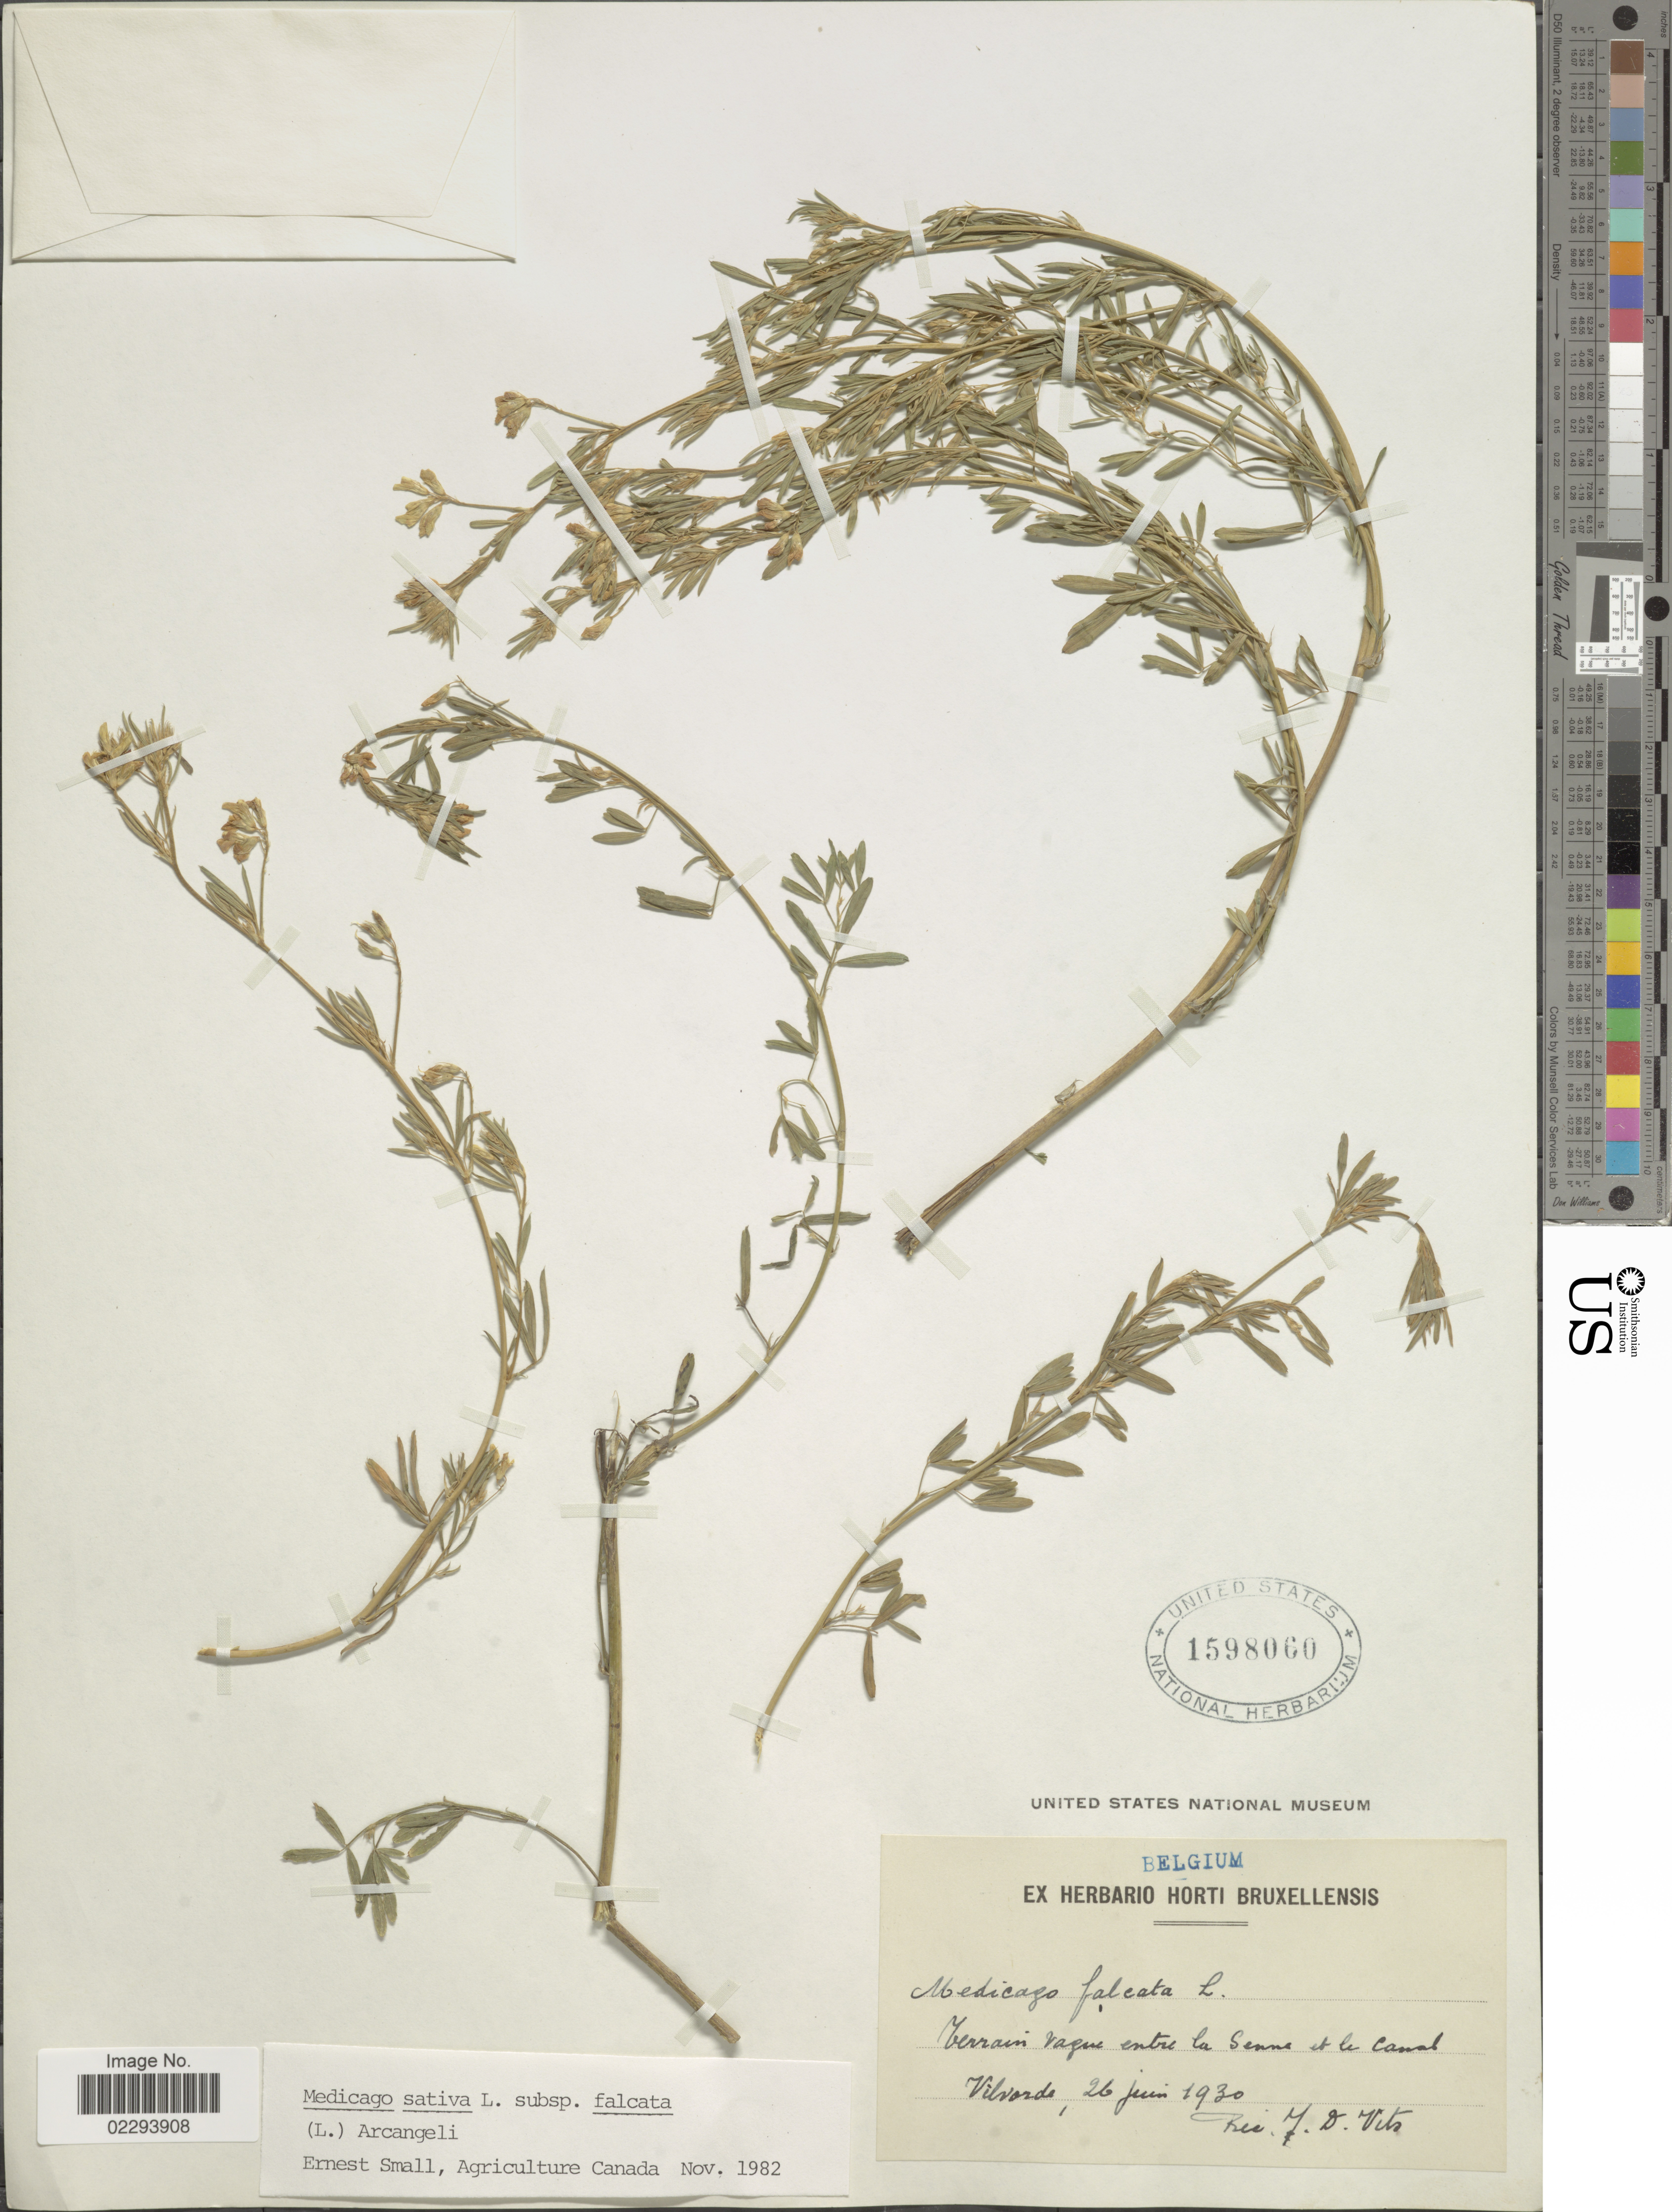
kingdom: Plantae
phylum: Tracheophyta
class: Magnoliopsida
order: Fabales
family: Fabaceae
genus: Medicago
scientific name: Medicago sativa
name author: L.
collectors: J. Vits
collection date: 1930-06-20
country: Belgium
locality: Belgium, Terrain vague entre la Senne et le Canal Vilvorde.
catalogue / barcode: US 1598060